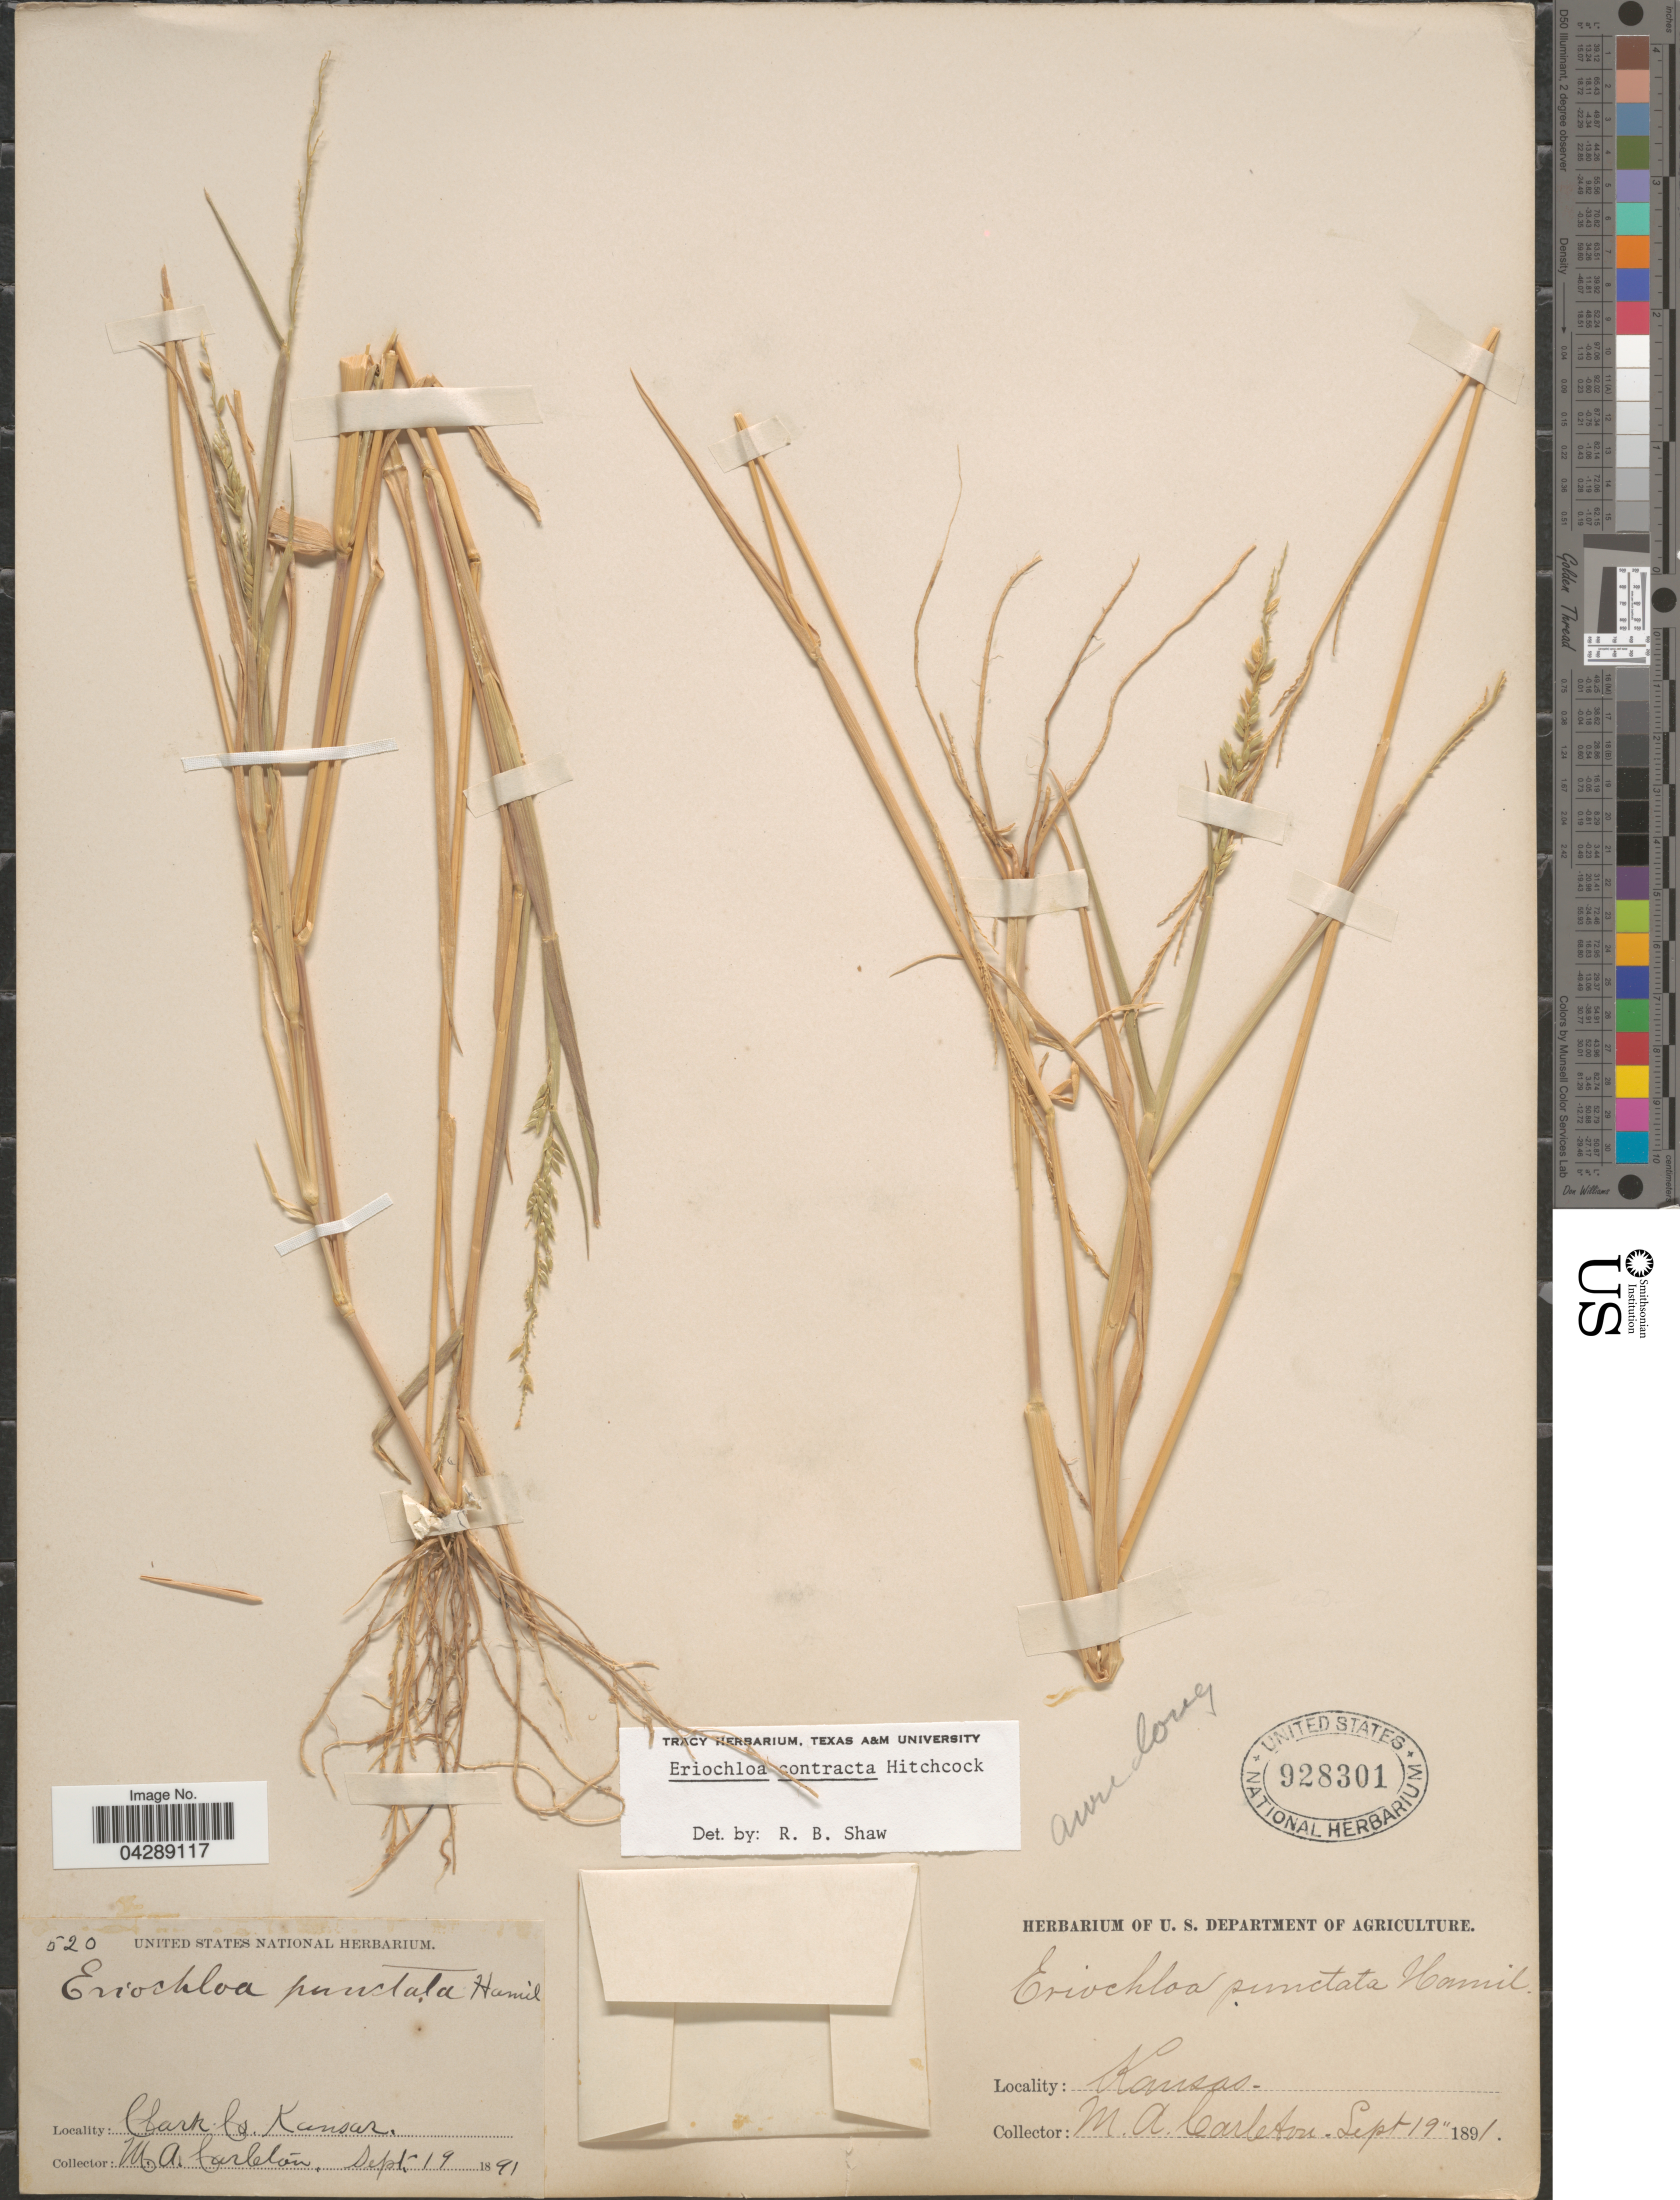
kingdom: Plantae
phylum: Tracheophyta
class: Liliopsida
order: Poales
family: Poaceae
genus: Eriochloa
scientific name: Eriochloa contracta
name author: Hitchc.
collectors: M. A. Carleton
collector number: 520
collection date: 1891-09-19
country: United States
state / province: Kansas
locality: Clark Co.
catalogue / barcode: US 928301